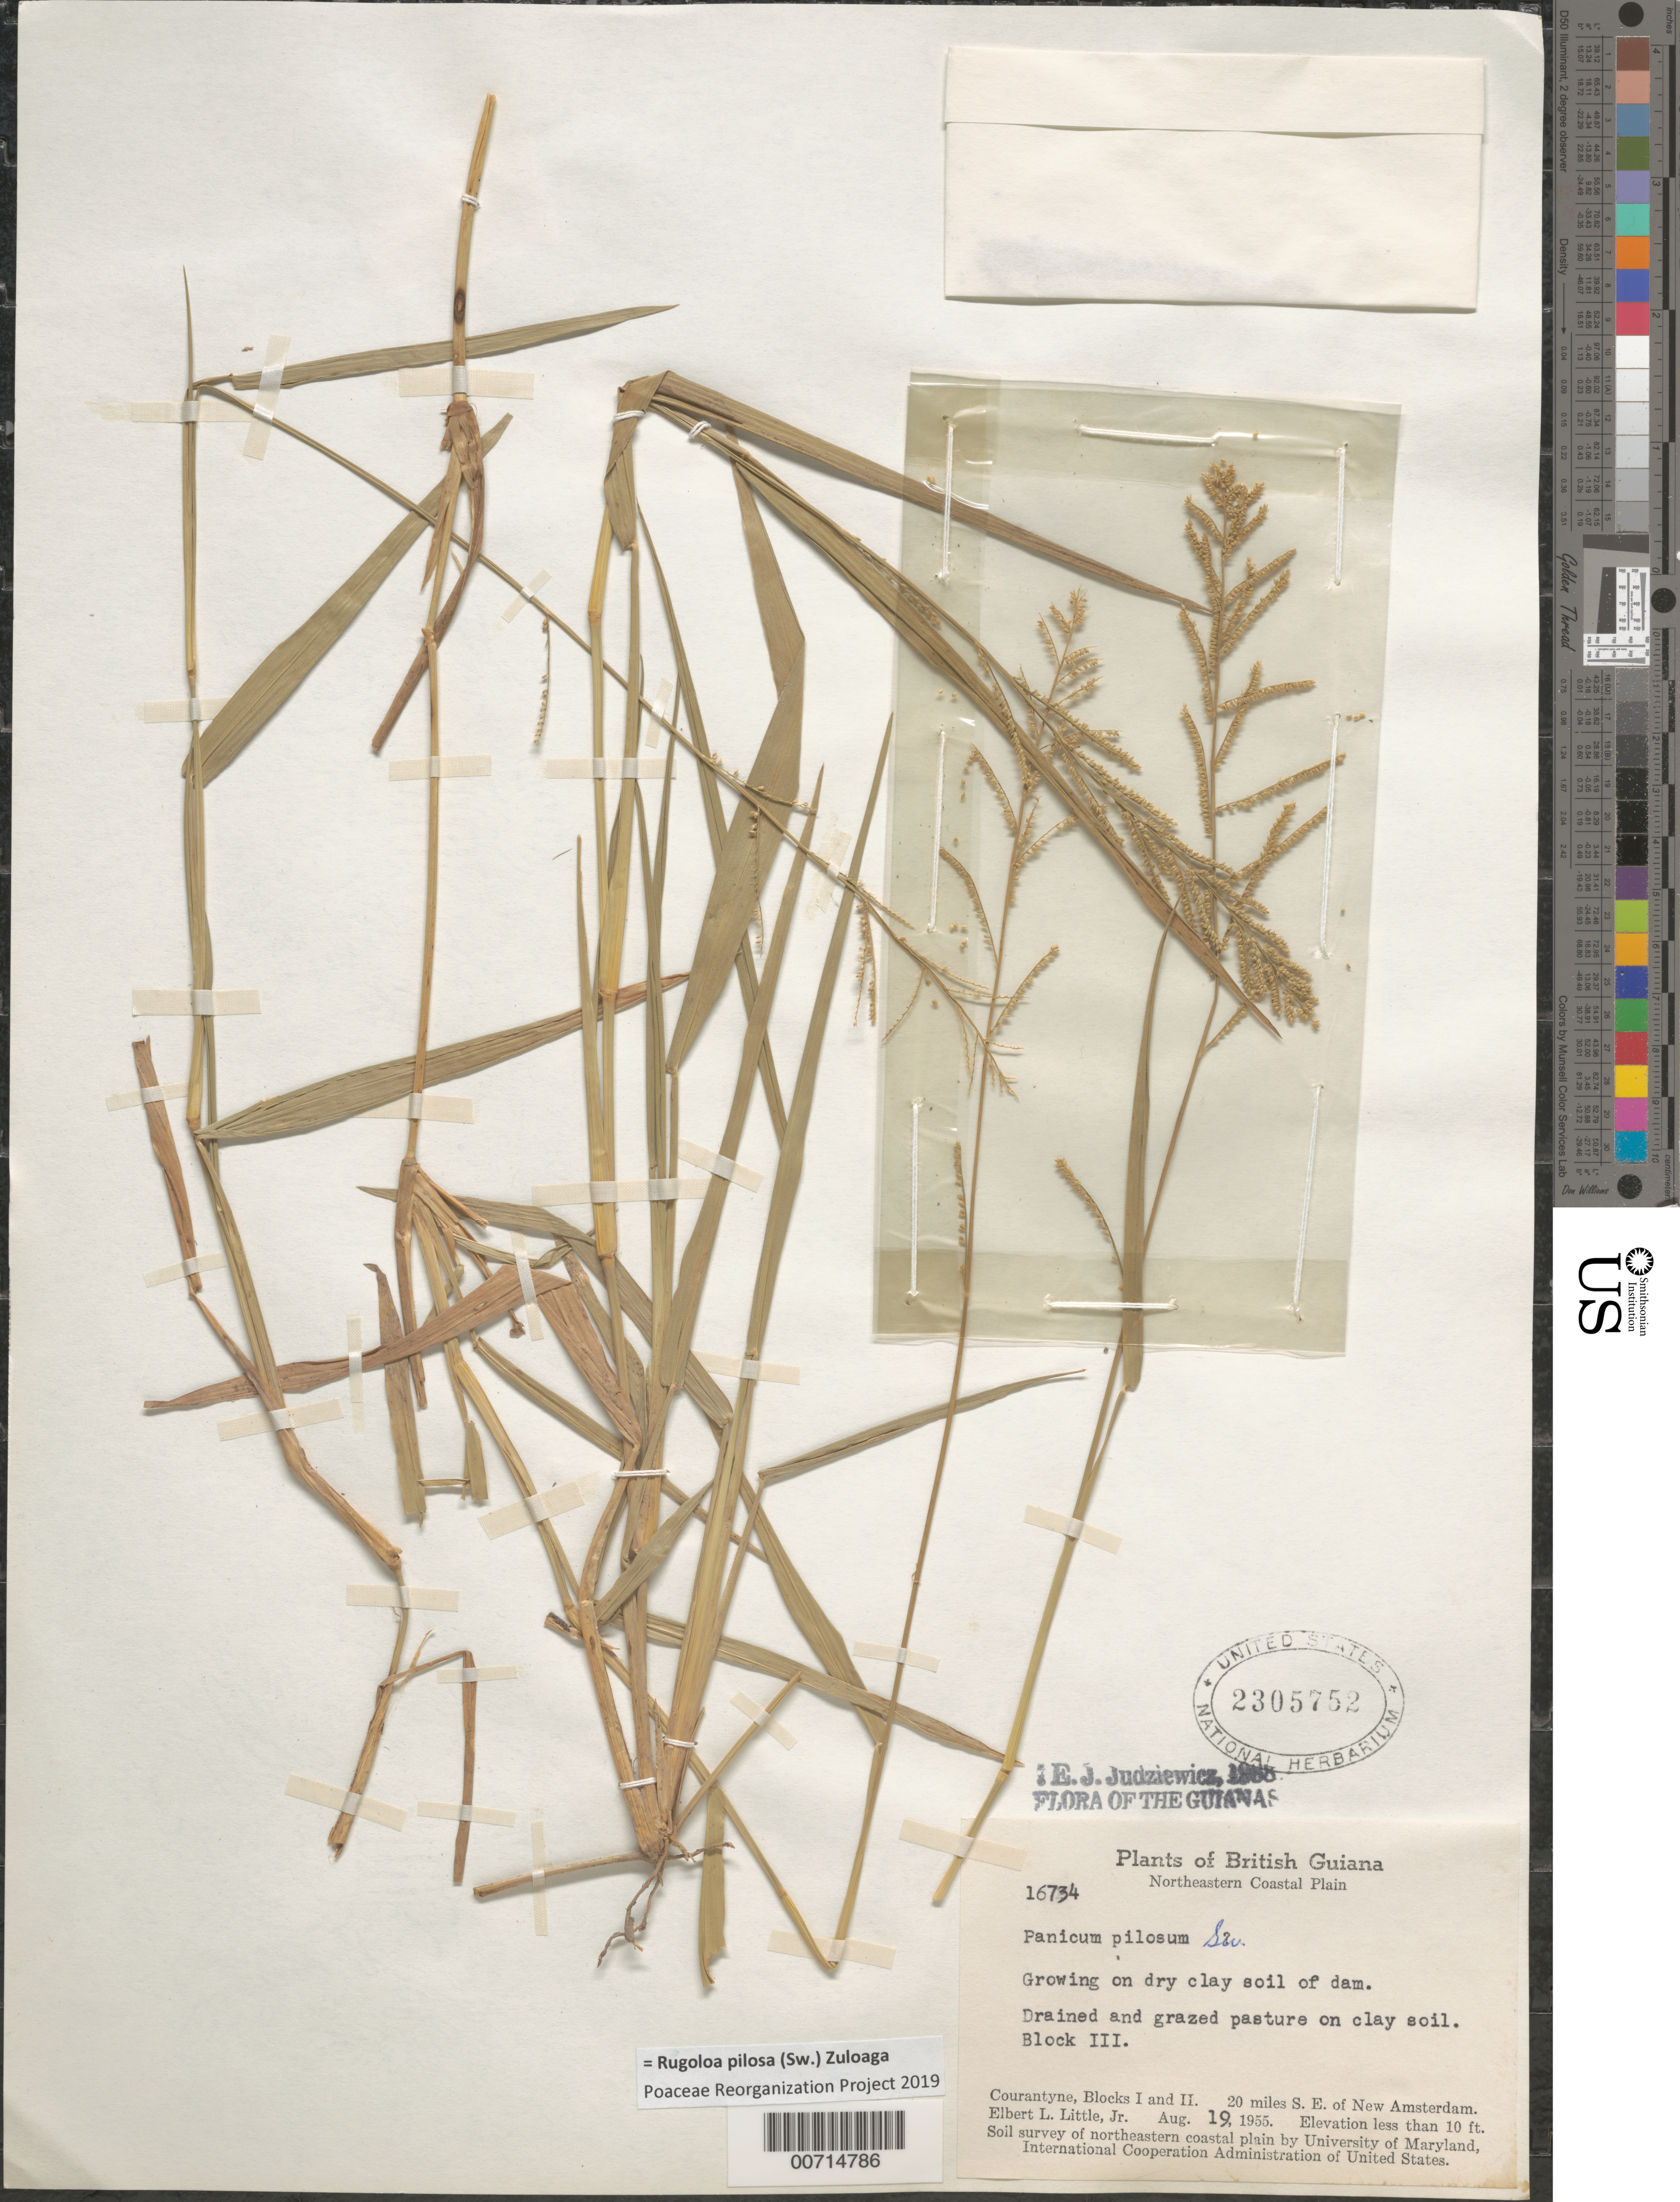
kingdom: Plantae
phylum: Tracheophyta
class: Liliopsida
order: Poales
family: Poaceae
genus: Panicum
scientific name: Panicum pilosum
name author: Sw.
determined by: Judziewicz, E. J.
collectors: E. L. Little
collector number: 16734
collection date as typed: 19-Aug-55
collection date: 1955-08-19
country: Guyana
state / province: E. Berbice-Corentyne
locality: Courantyne, Blocks III. 20 mi. SE of New Amsterdam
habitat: Dry clay soil of dam; drained and grazed pasture on gray soil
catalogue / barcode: US 2305752